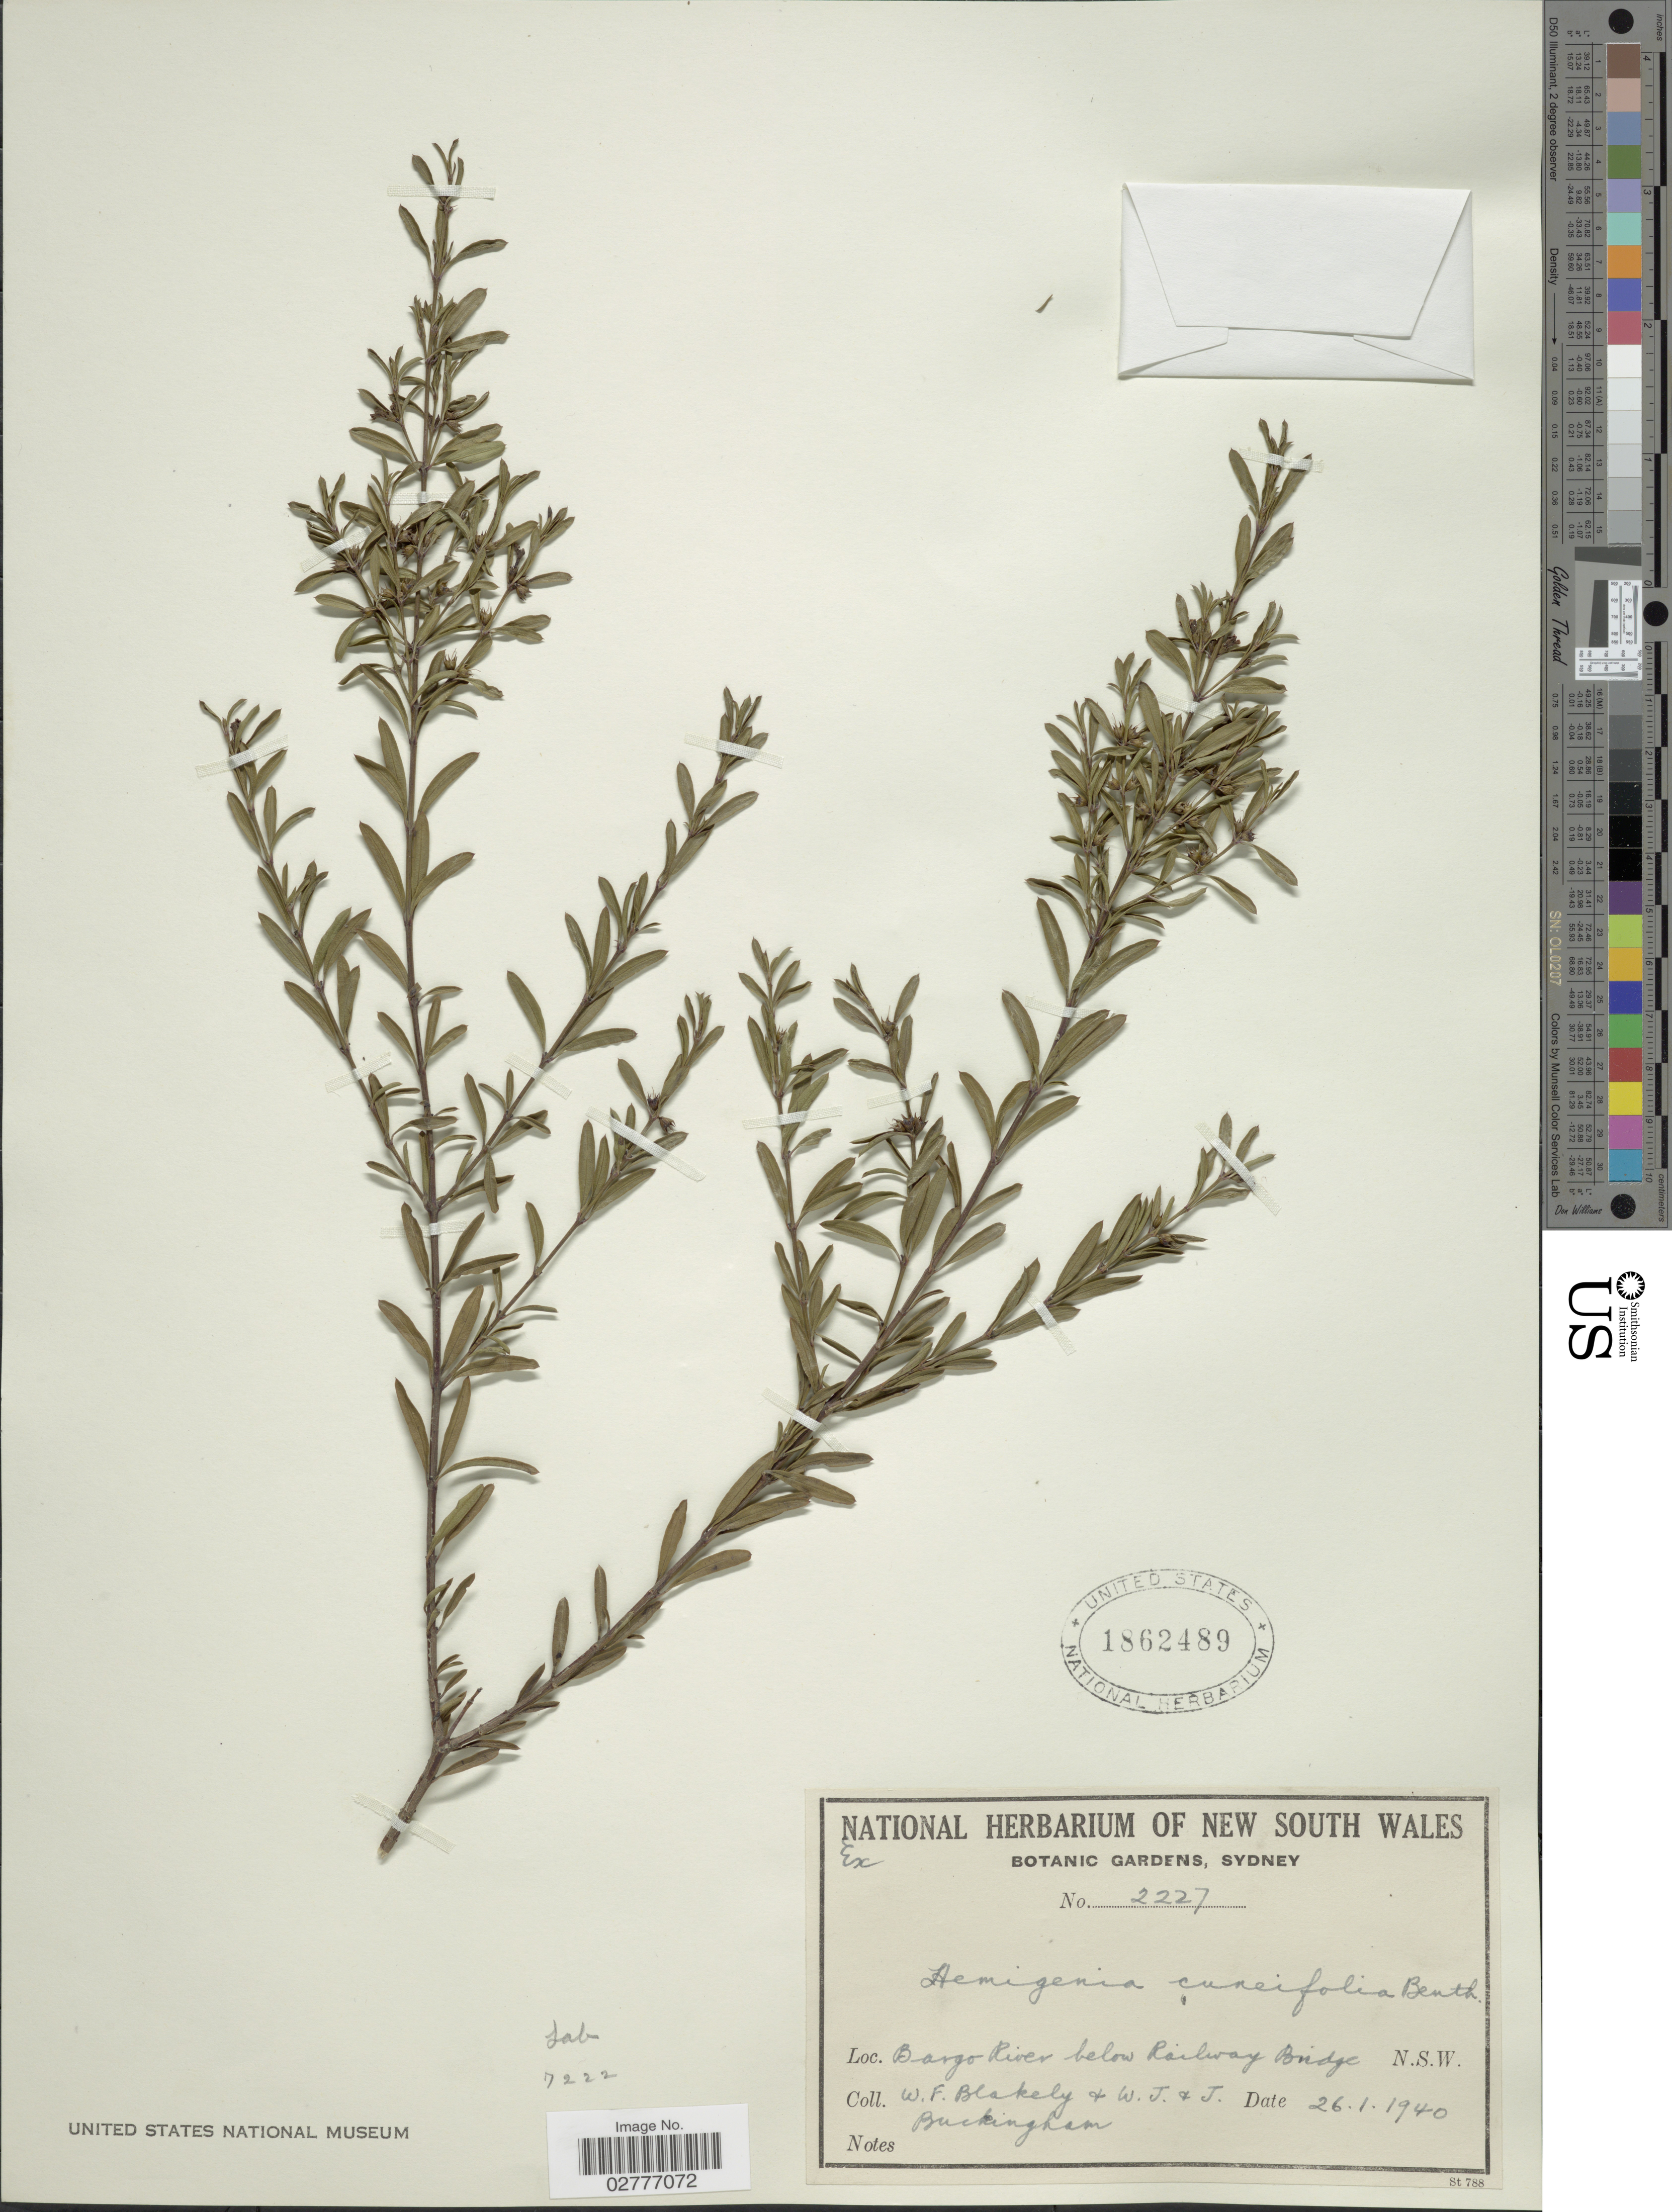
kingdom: Plantae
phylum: Tracheophyta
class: Magnoliopsida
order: Lamiales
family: Lamiaceae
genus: Hemigenia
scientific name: Hemigenia cuneifolia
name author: Benth.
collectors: W. Blakely, W. Buckingham & J. Buckingham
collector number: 2227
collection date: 1940-01-26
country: Australia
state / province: New South Wales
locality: Bargo River below Railway Bridge. N.S.W.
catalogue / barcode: US 1862489